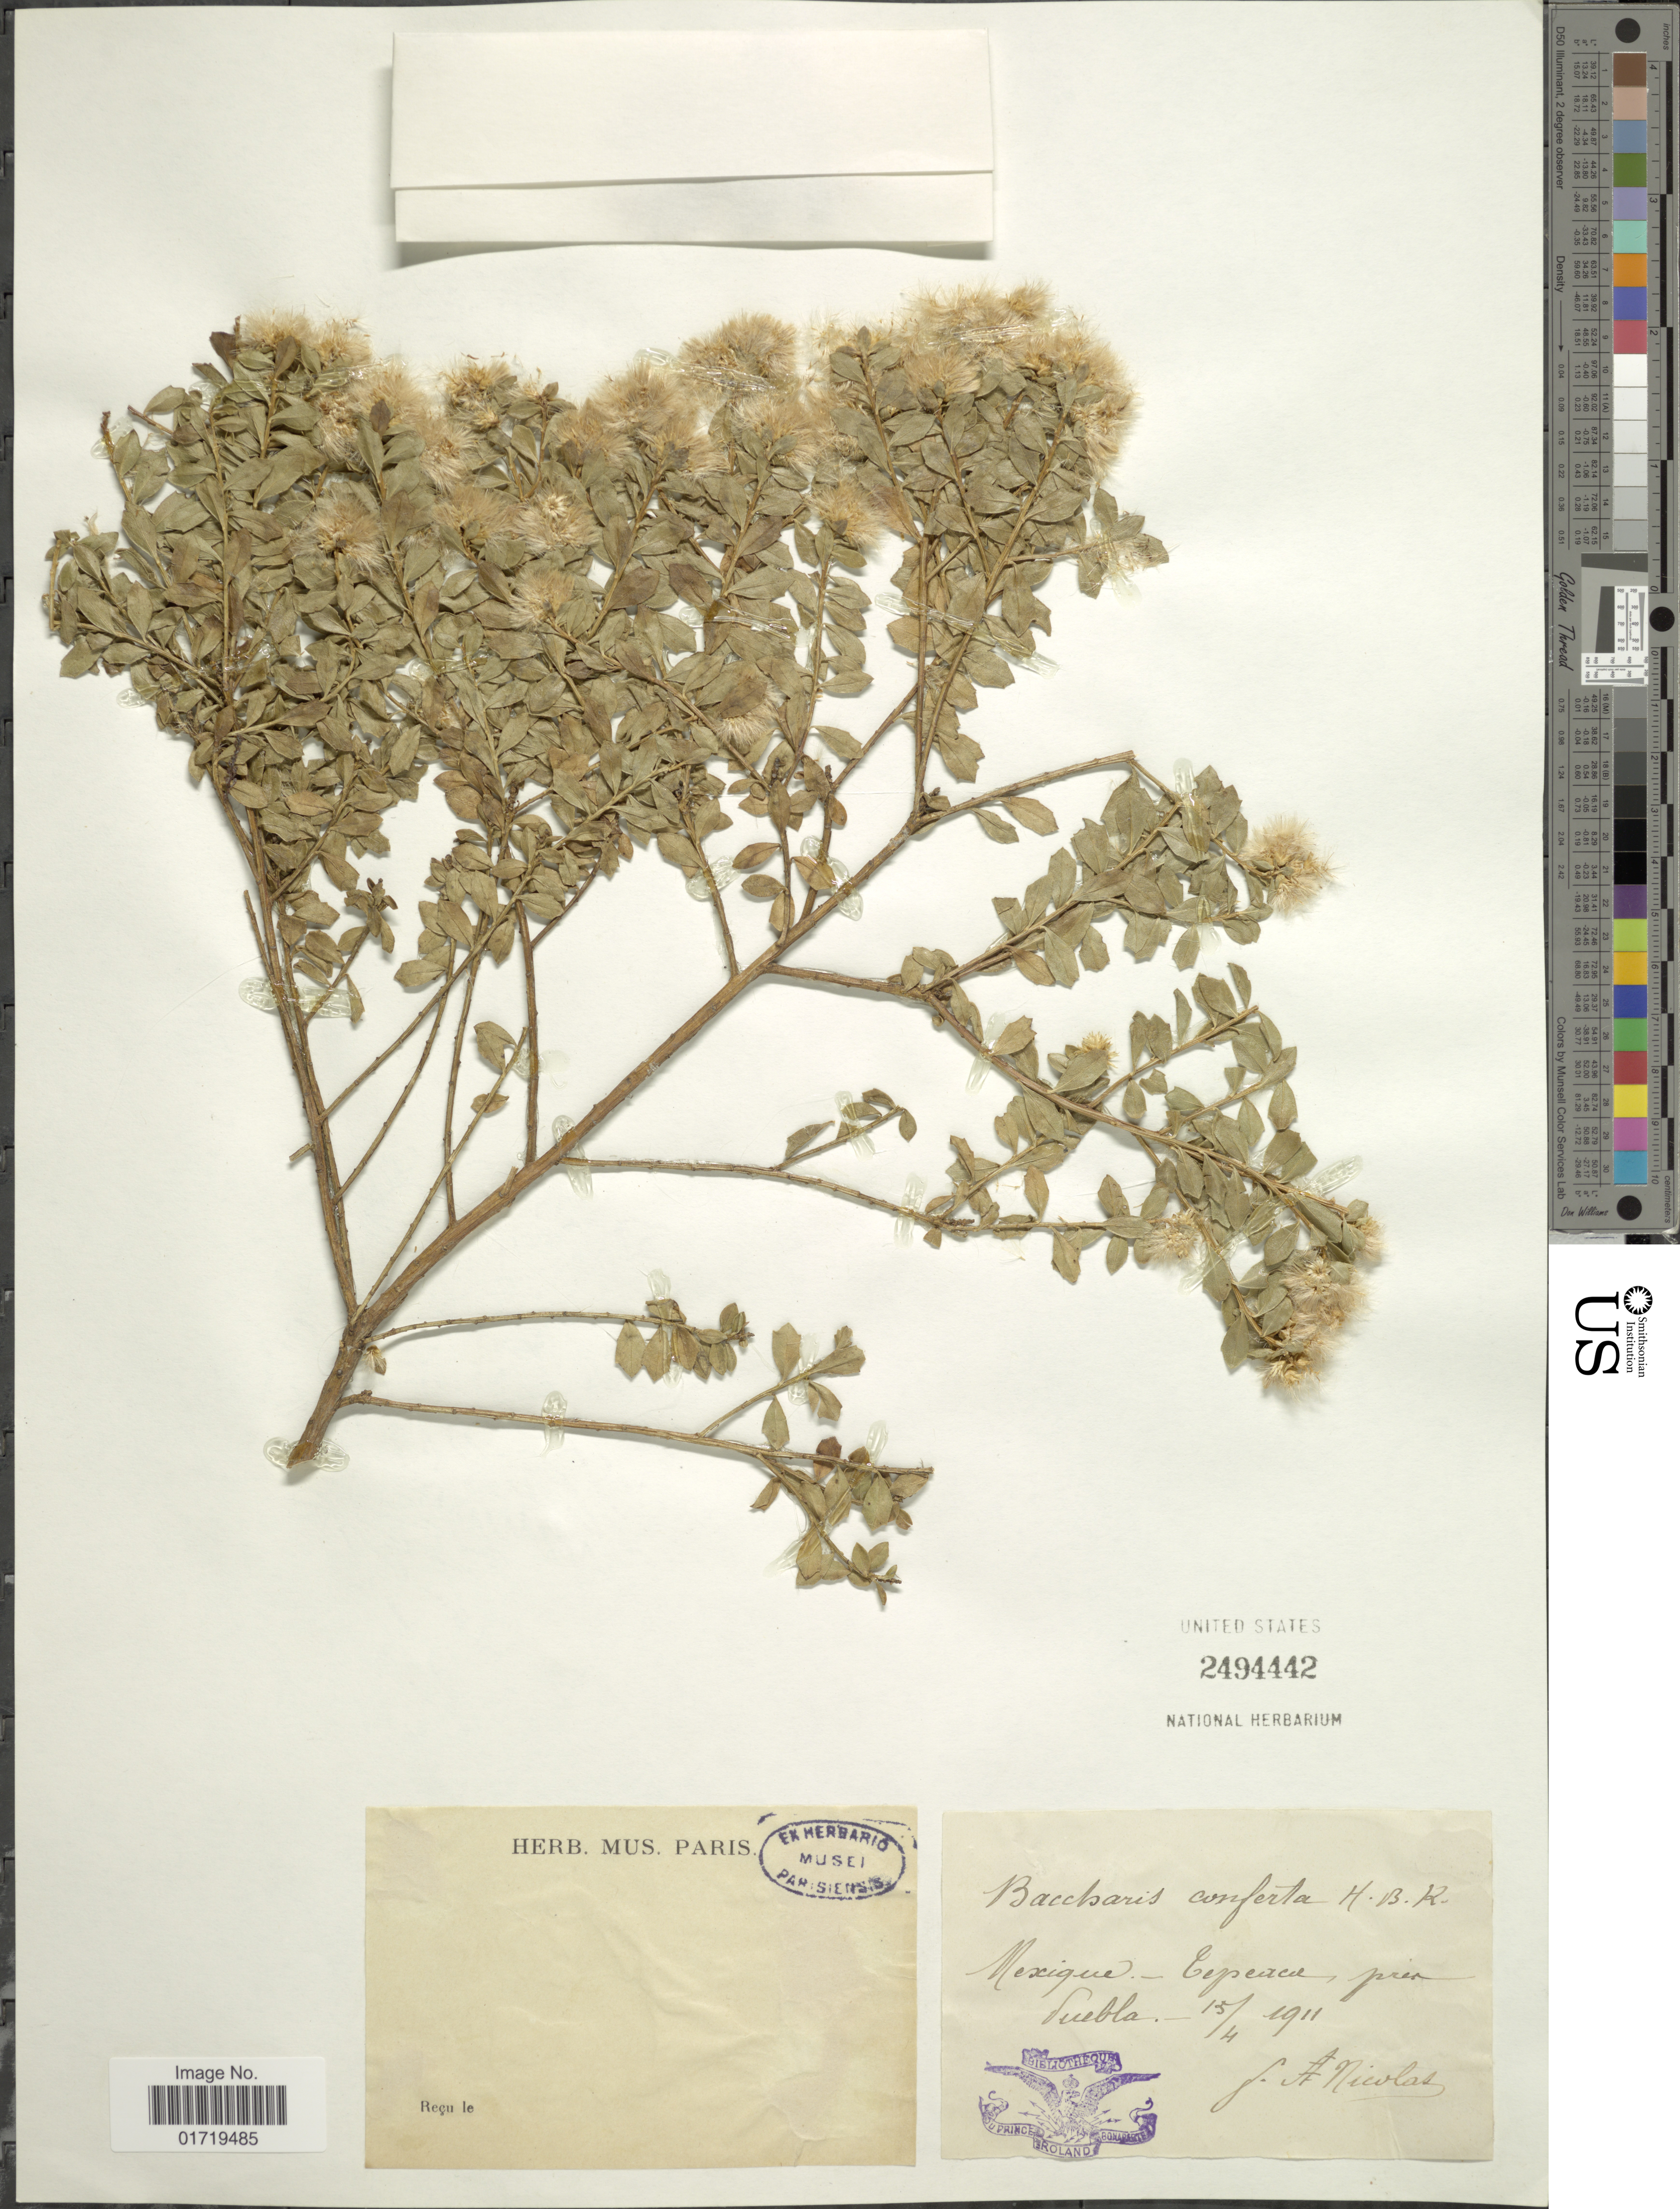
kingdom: Plantae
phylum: Tracheophyta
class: Magnoliopsida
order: Asterales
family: Asteraceae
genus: Baccharis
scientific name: Baccharis conferta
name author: Kunth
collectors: F. Nicolas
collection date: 1911-04-15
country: Mexico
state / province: Puebla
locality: Espere pres Puebla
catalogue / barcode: US 2494442